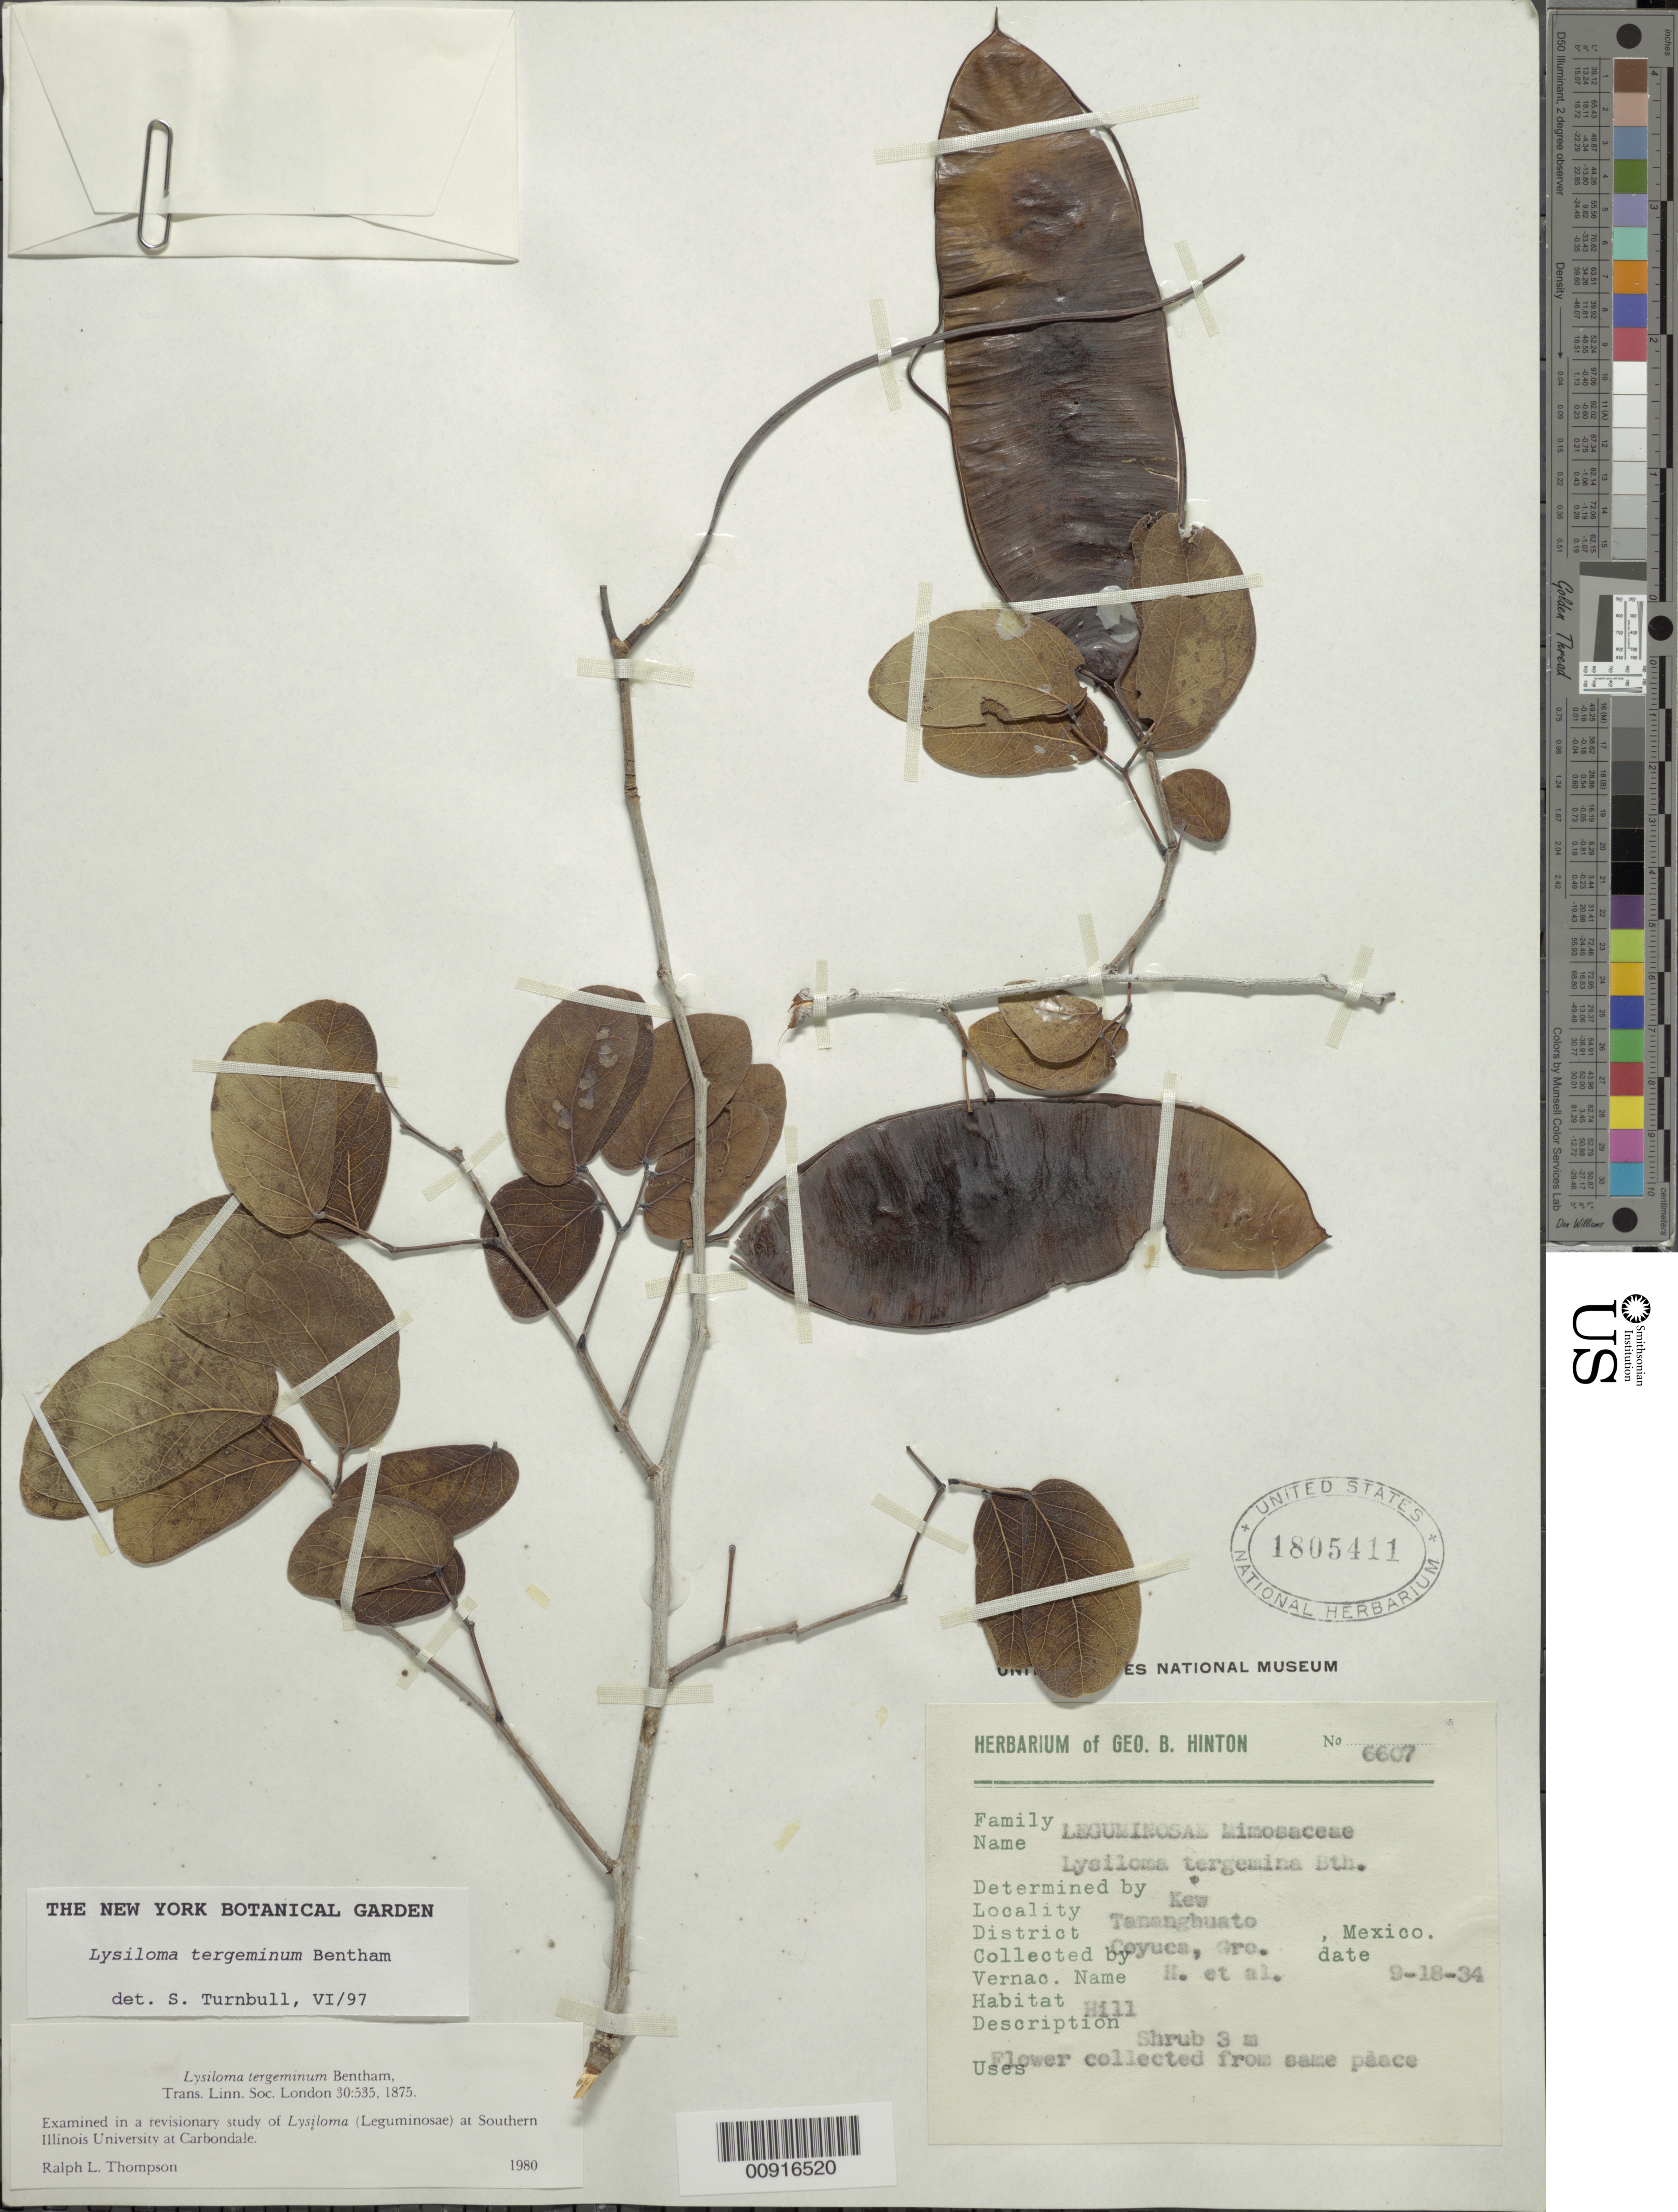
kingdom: Plantae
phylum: Tracheophyta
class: Magnoliopsida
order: Fabales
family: Fabaceae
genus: Lysiloma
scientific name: Lysiloma tergeminum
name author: Benth.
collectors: G. B. Hinton & et al.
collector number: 6607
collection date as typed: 18 Sep 1934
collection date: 1934-09-18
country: Mexico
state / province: Guerrero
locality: Tananghuato (possibly Tanganhuato), District Coyuca, Guerrero.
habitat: Hill.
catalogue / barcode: US 1805411